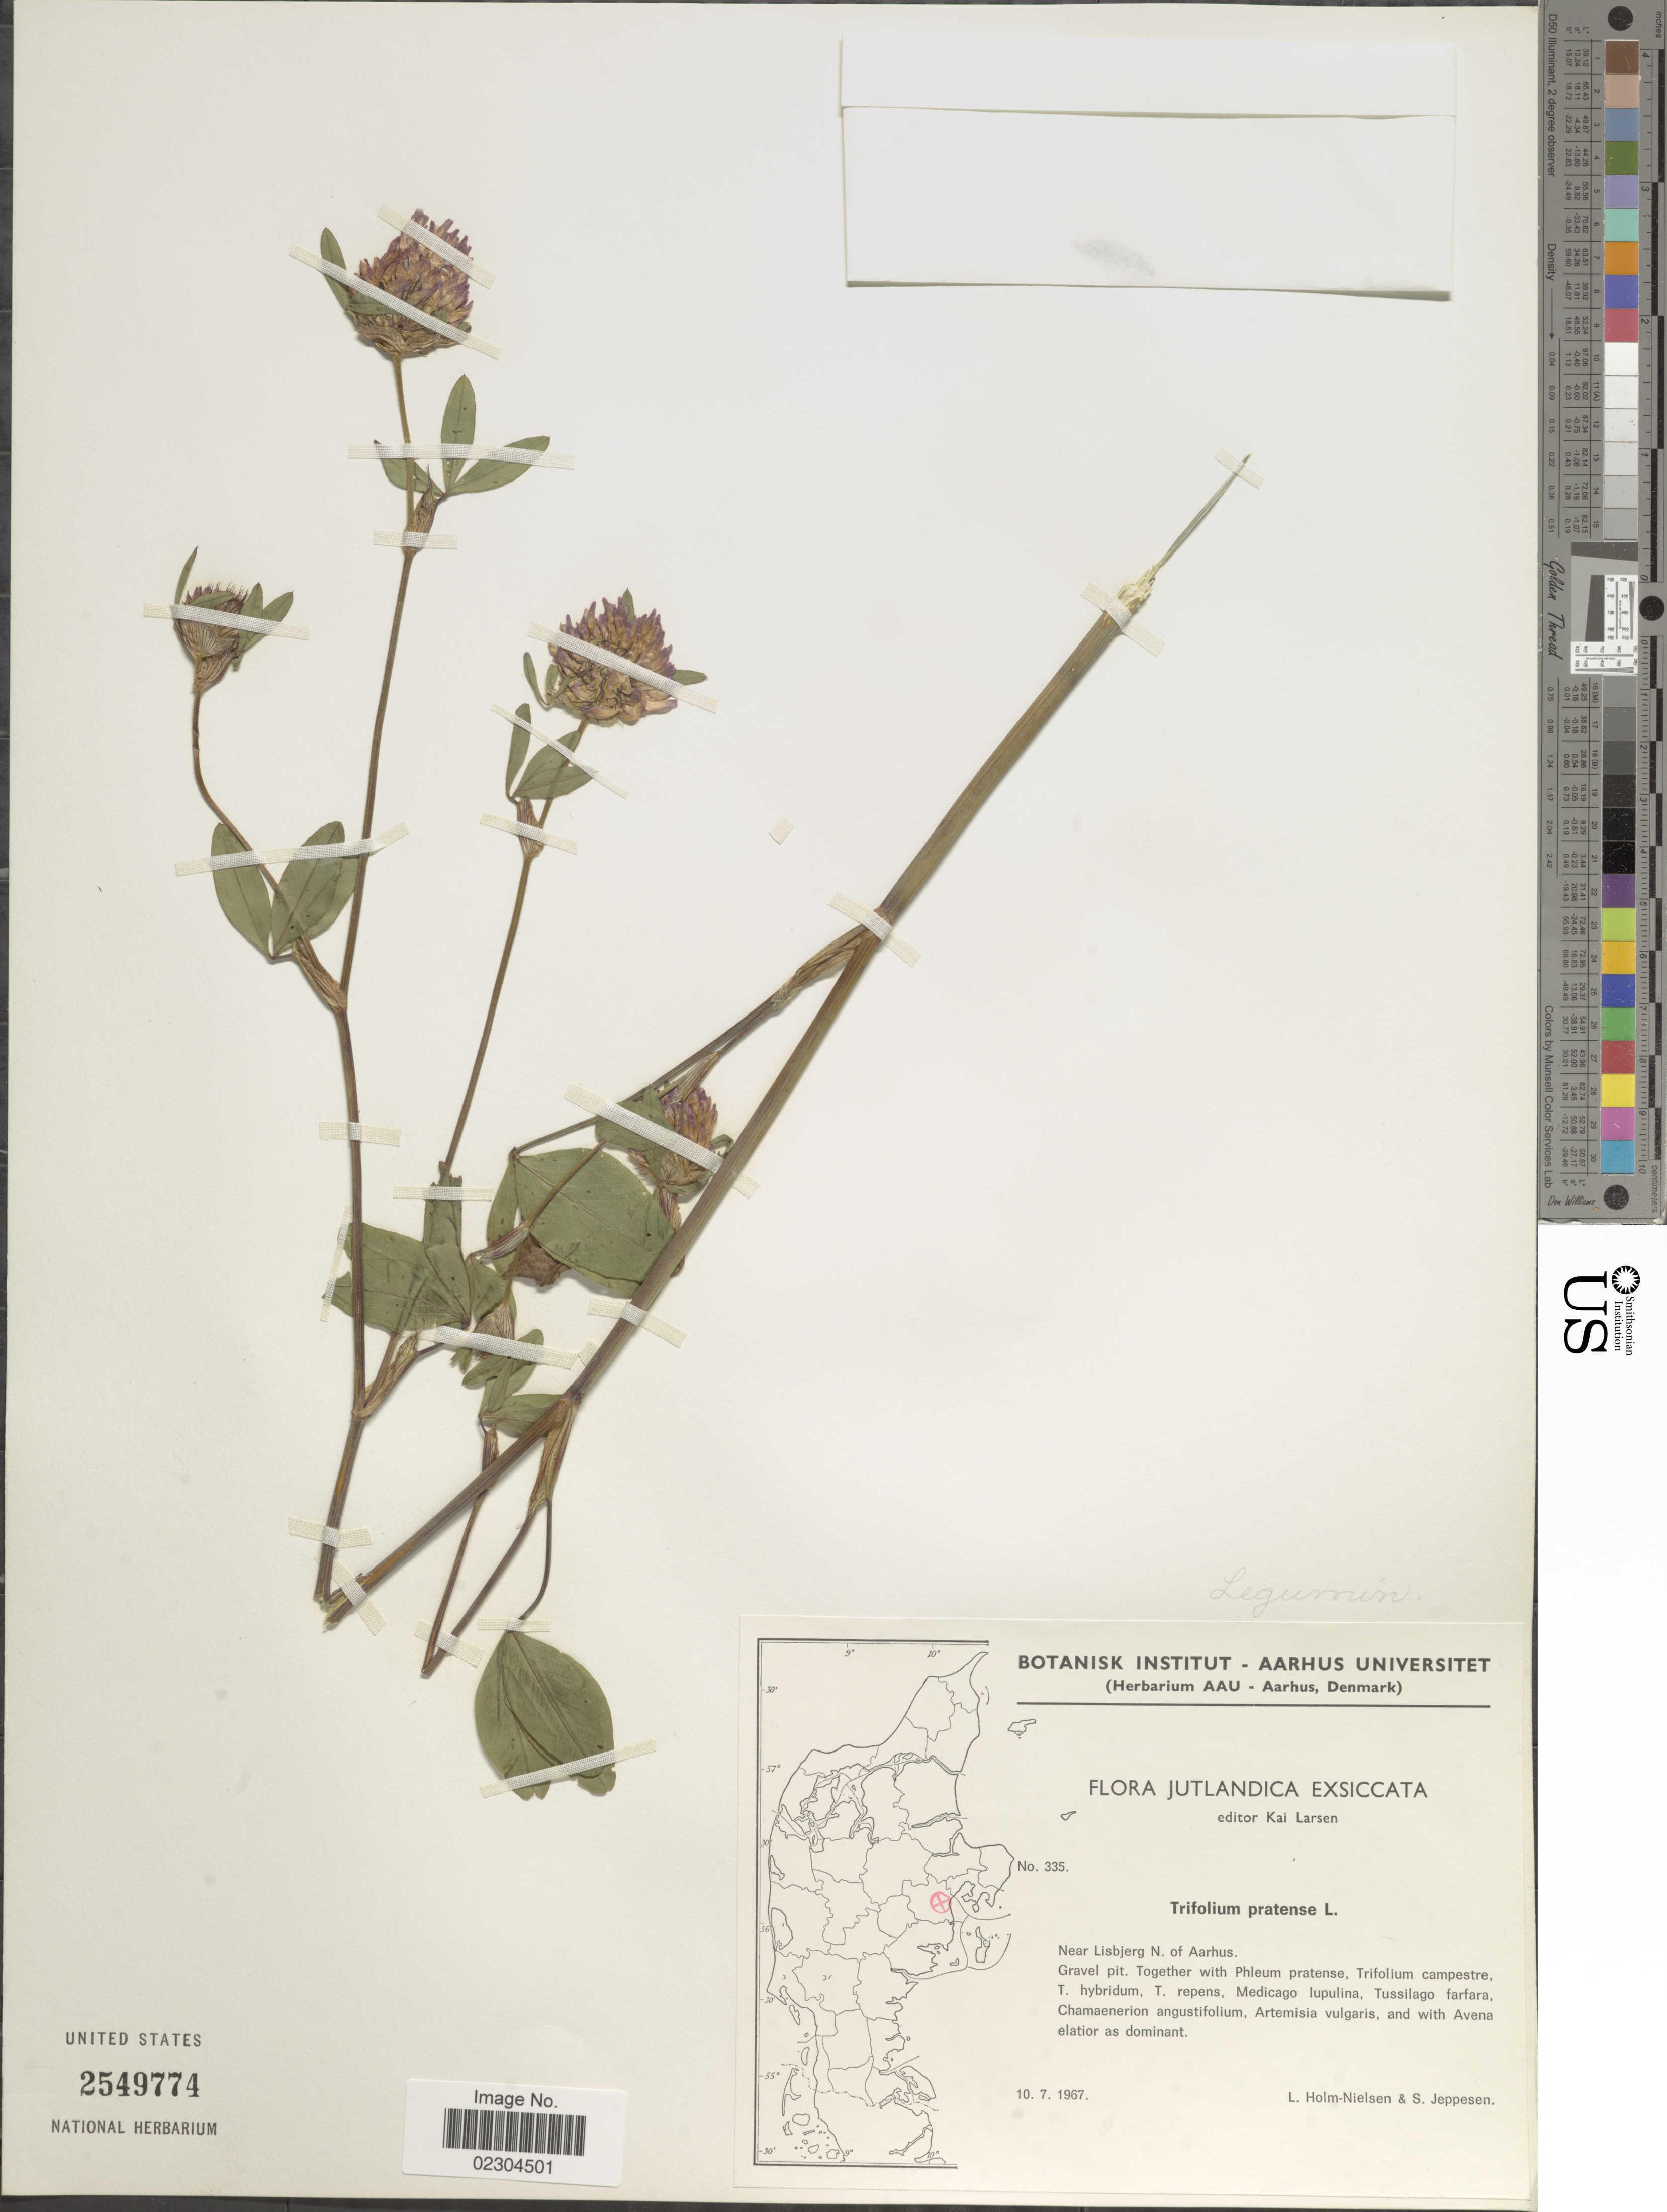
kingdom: Plantae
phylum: Tracheophyta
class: Magnoliopsida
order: Fabales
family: Fabaceae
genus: Trifolium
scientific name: Trifolium pratense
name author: L.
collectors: L. B. Holm-Nielsen & S. Jeppesen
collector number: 335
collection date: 1967-07-10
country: Denmark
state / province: Midtjylland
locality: Jutlandica Exsiccata, Near Lisbjerg N. of Aarhus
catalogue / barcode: US 2549774